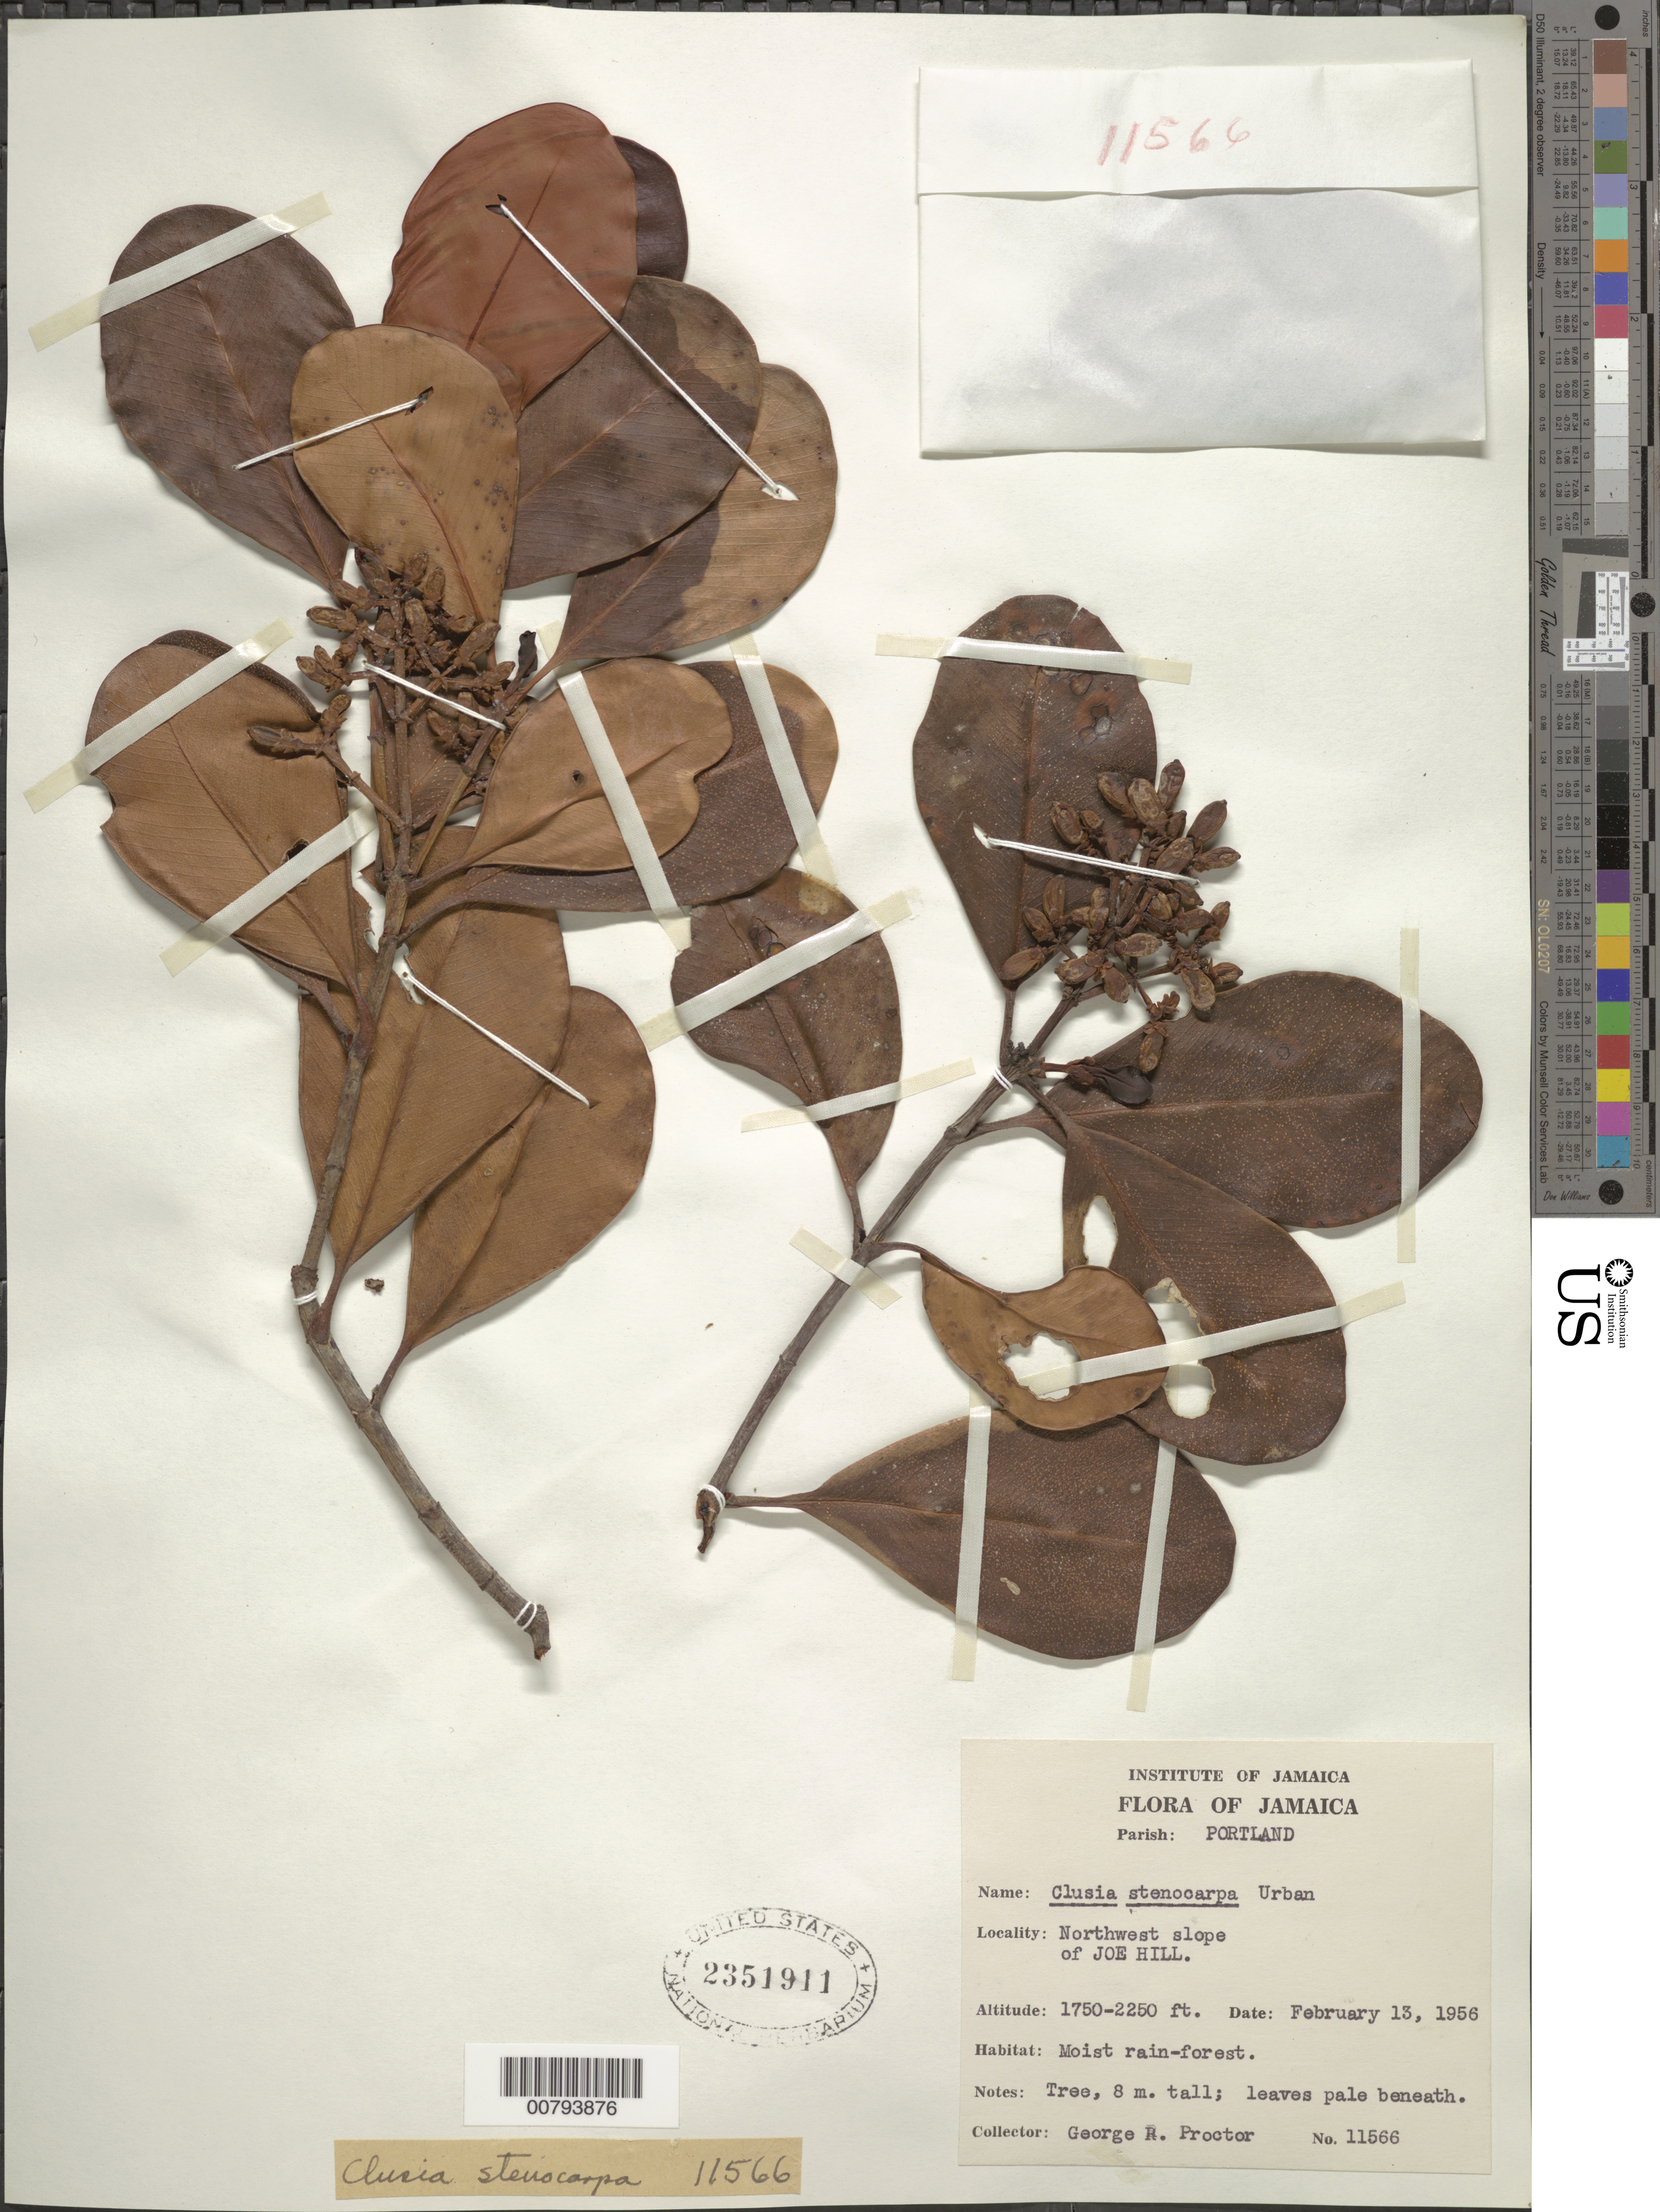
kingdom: Plantae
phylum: Tracheophyta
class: Magnoliopsida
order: Malpighiales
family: Clusiaceae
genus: Clusia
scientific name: Clusia stenocarpa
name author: Urb.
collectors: G. R. Proctor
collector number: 11566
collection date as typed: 13 Feb 1956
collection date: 1956-02-13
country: Jamaica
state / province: Portland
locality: Northwest slope of Joe Hill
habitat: Moist rainforest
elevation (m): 533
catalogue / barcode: US 2351911